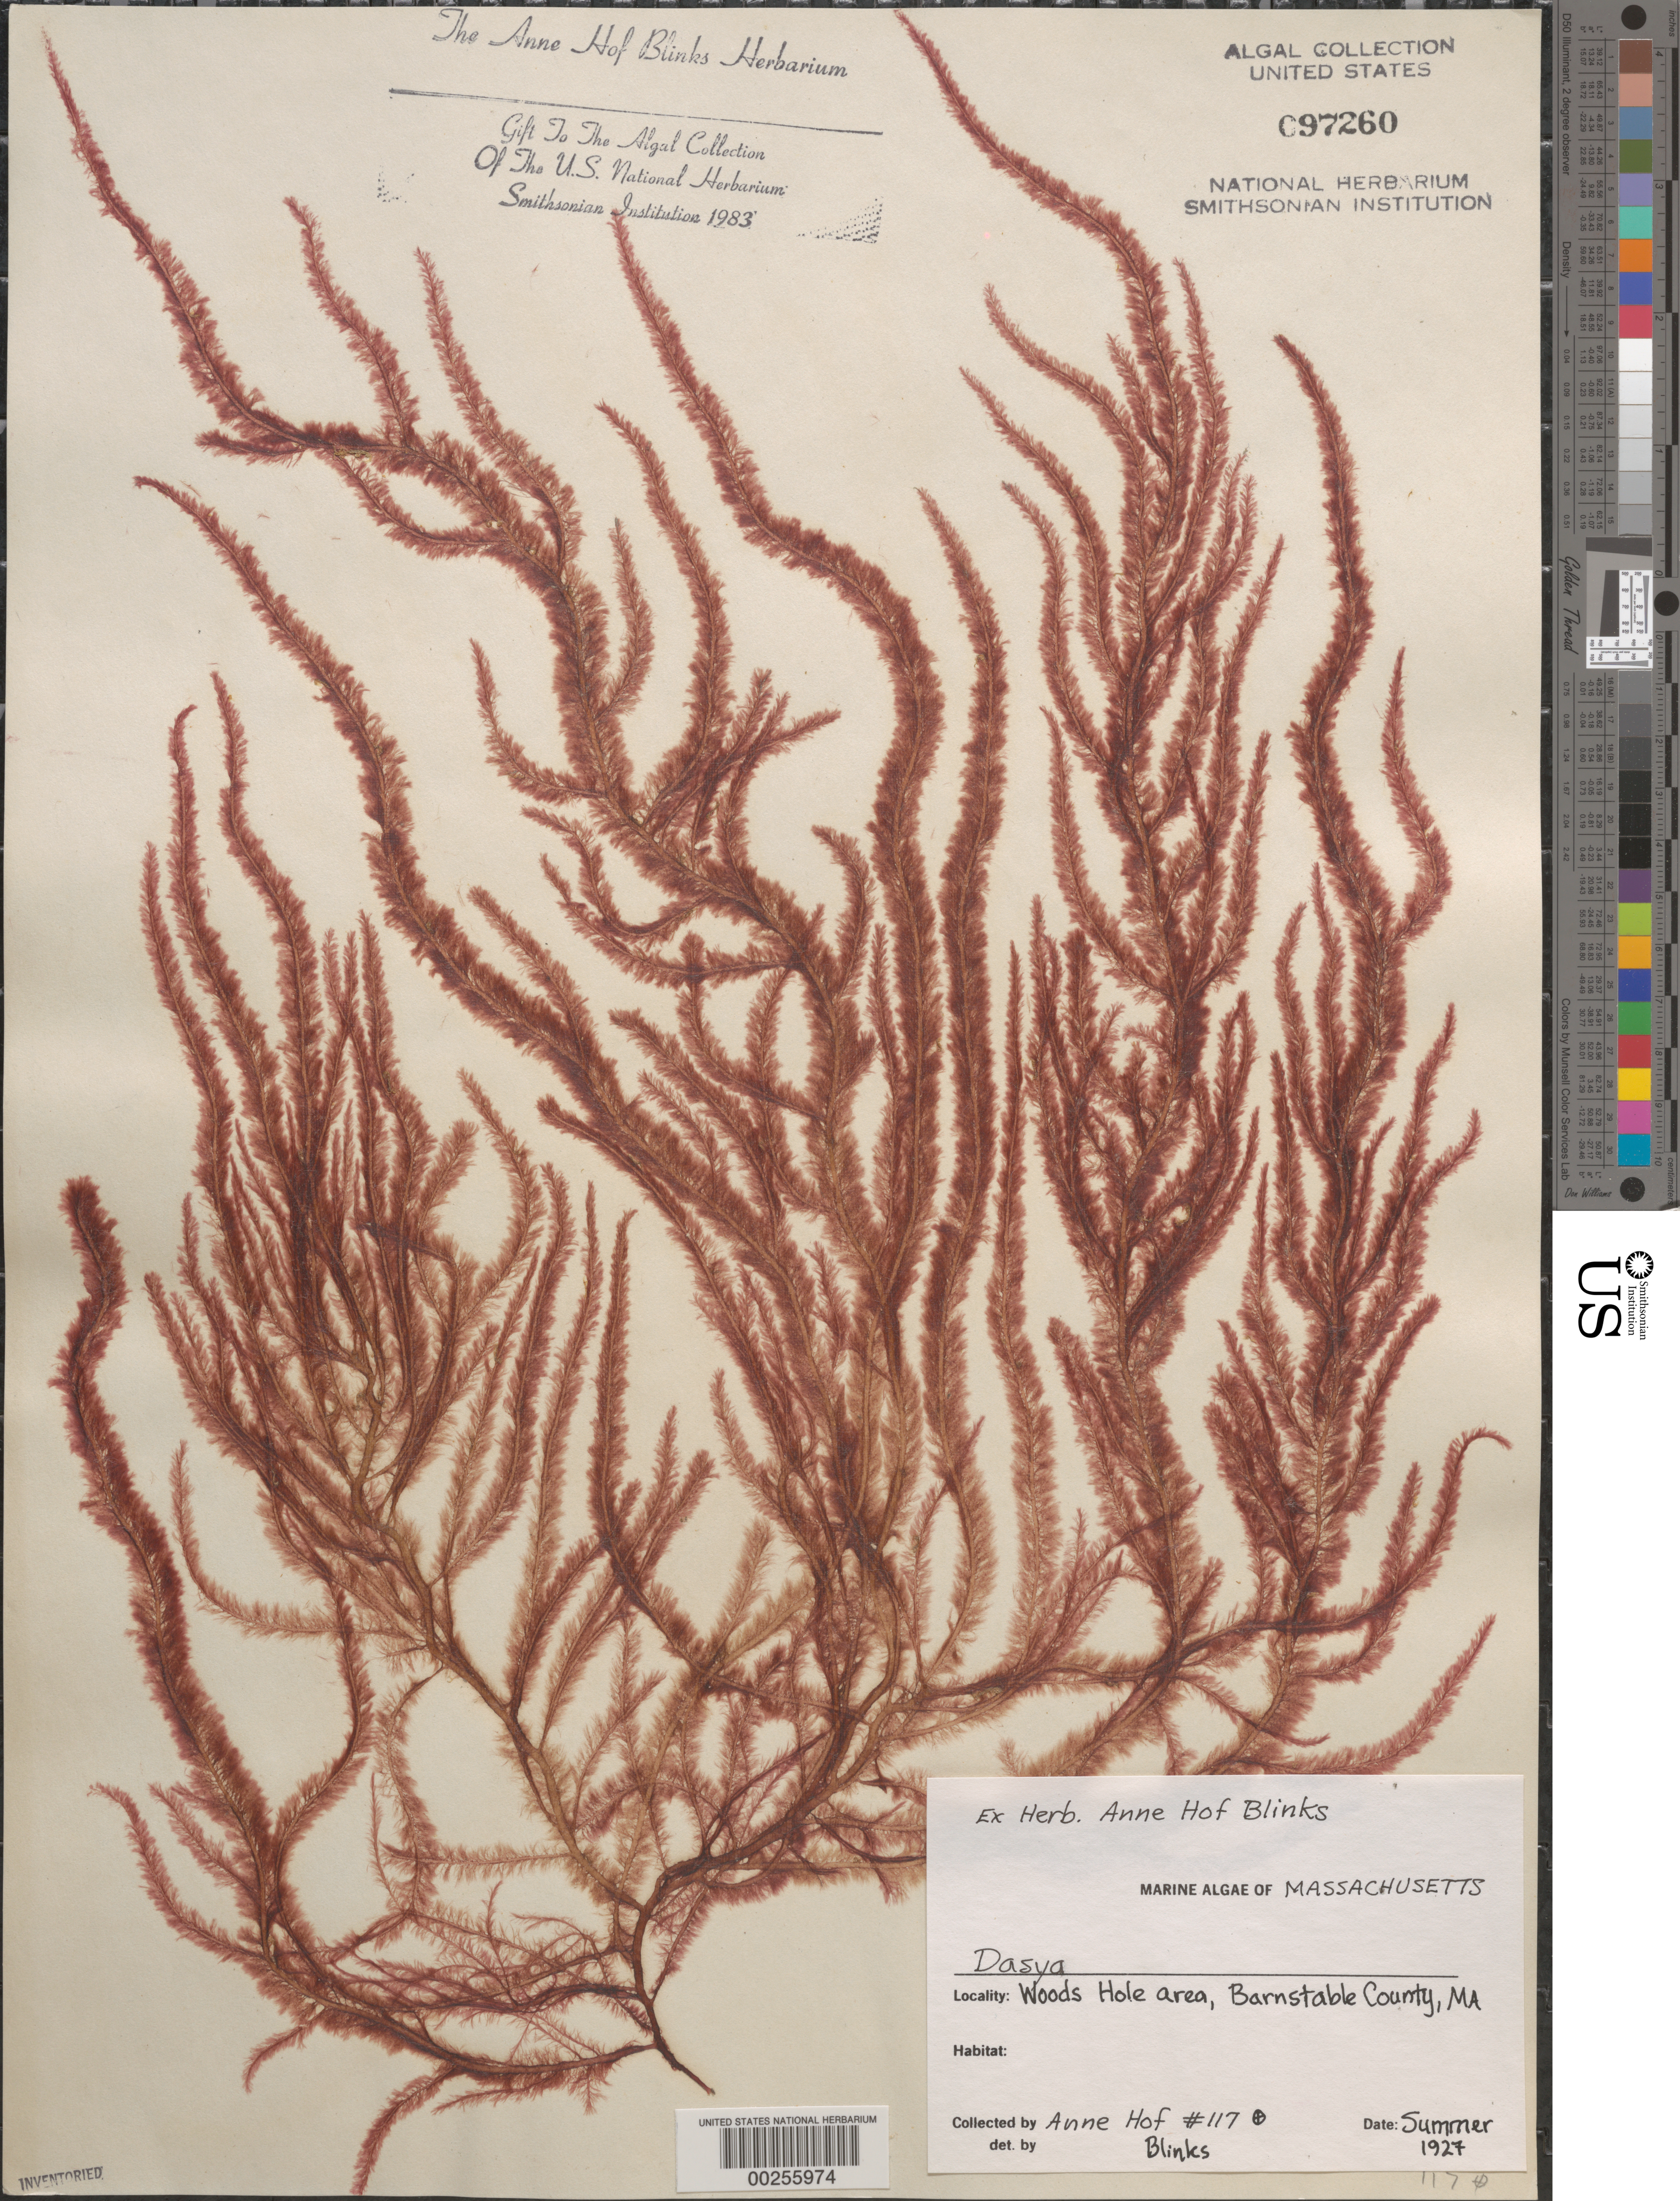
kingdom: Plantae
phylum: Rhodophyta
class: Florideophyceae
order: Ceramiales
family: Dasyaceae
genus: Dasya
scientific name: Dasya sp.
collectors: A. Blinks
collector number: Ahb 117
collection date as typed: Sum 1927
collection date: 1927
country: United States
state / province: Massachusetts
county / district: Barnstable County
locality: Woods Hole area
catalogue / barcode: US 97260